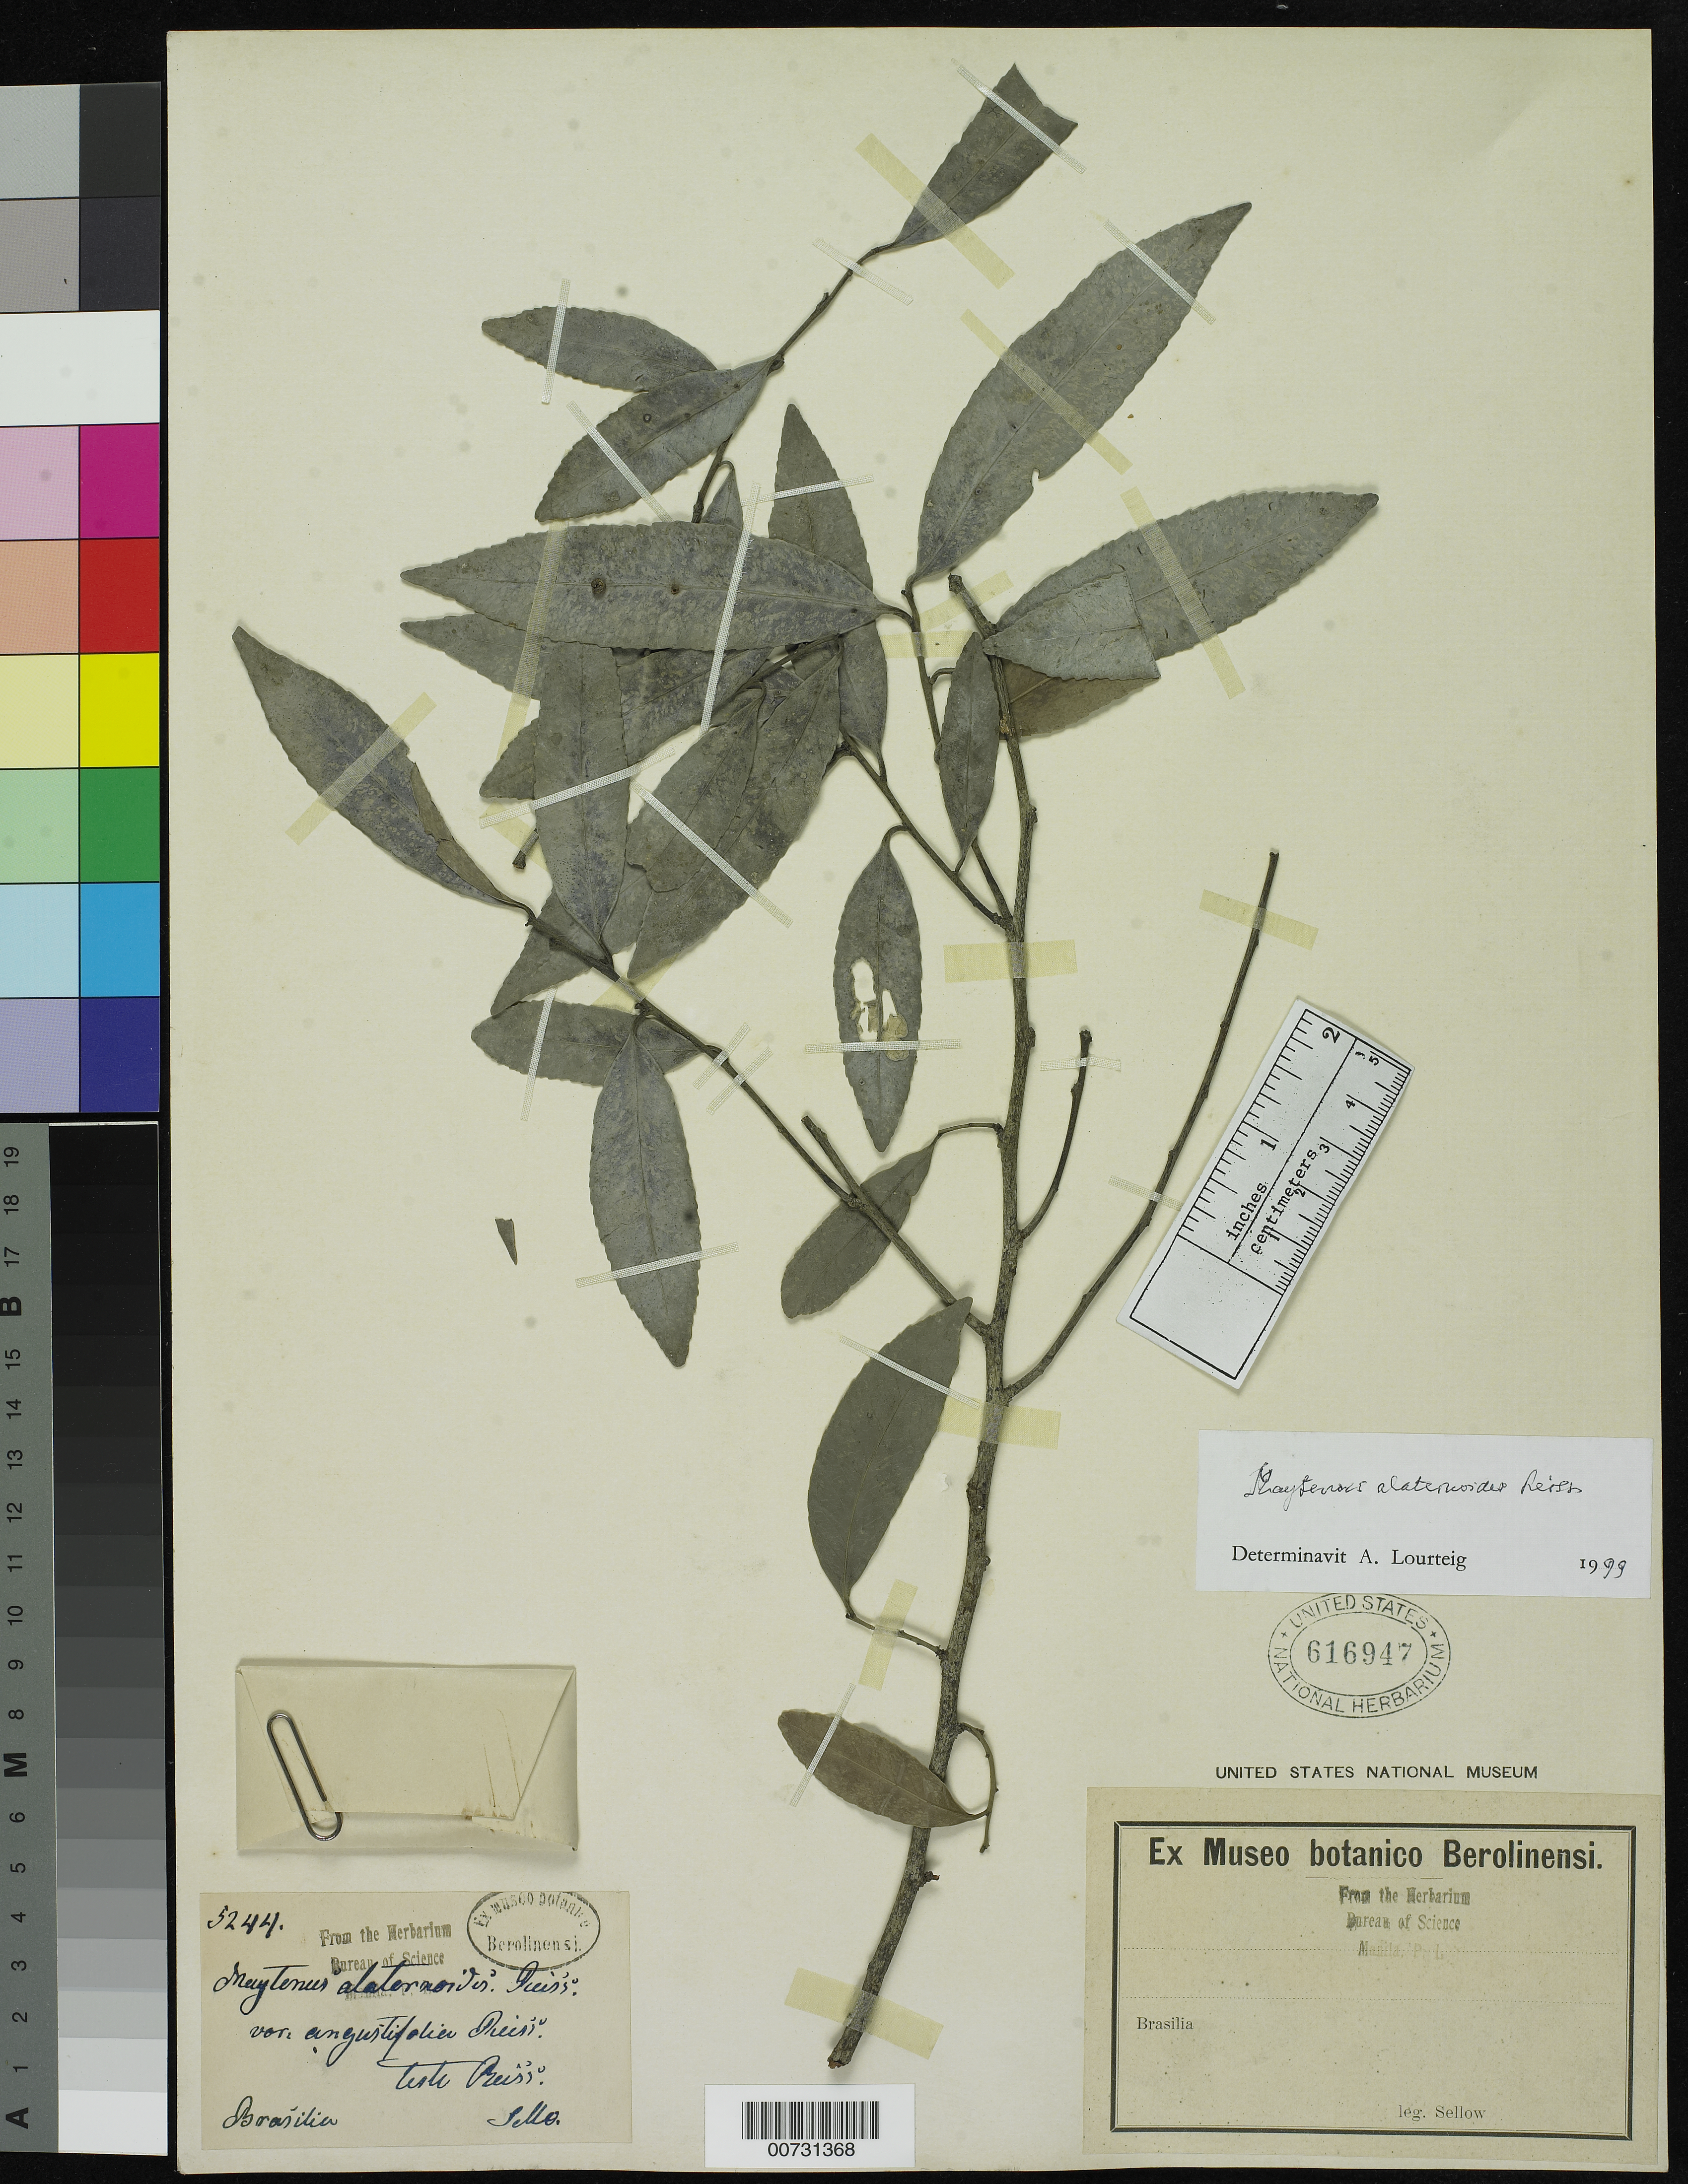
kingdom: Plantae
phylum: Tracheophyta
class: Magnoliopsida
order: Celastrales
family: Celastraceae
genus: Maytenus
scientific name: Maytenus alaternoides var. angustifolius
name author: Reissek in Mart.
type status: Type Material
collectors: F. Sellow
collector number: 5244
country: Brazil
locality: "Brasilia".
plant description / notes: Species originally described with two varieties, neither indicated as typical var.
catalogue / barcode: US 616947